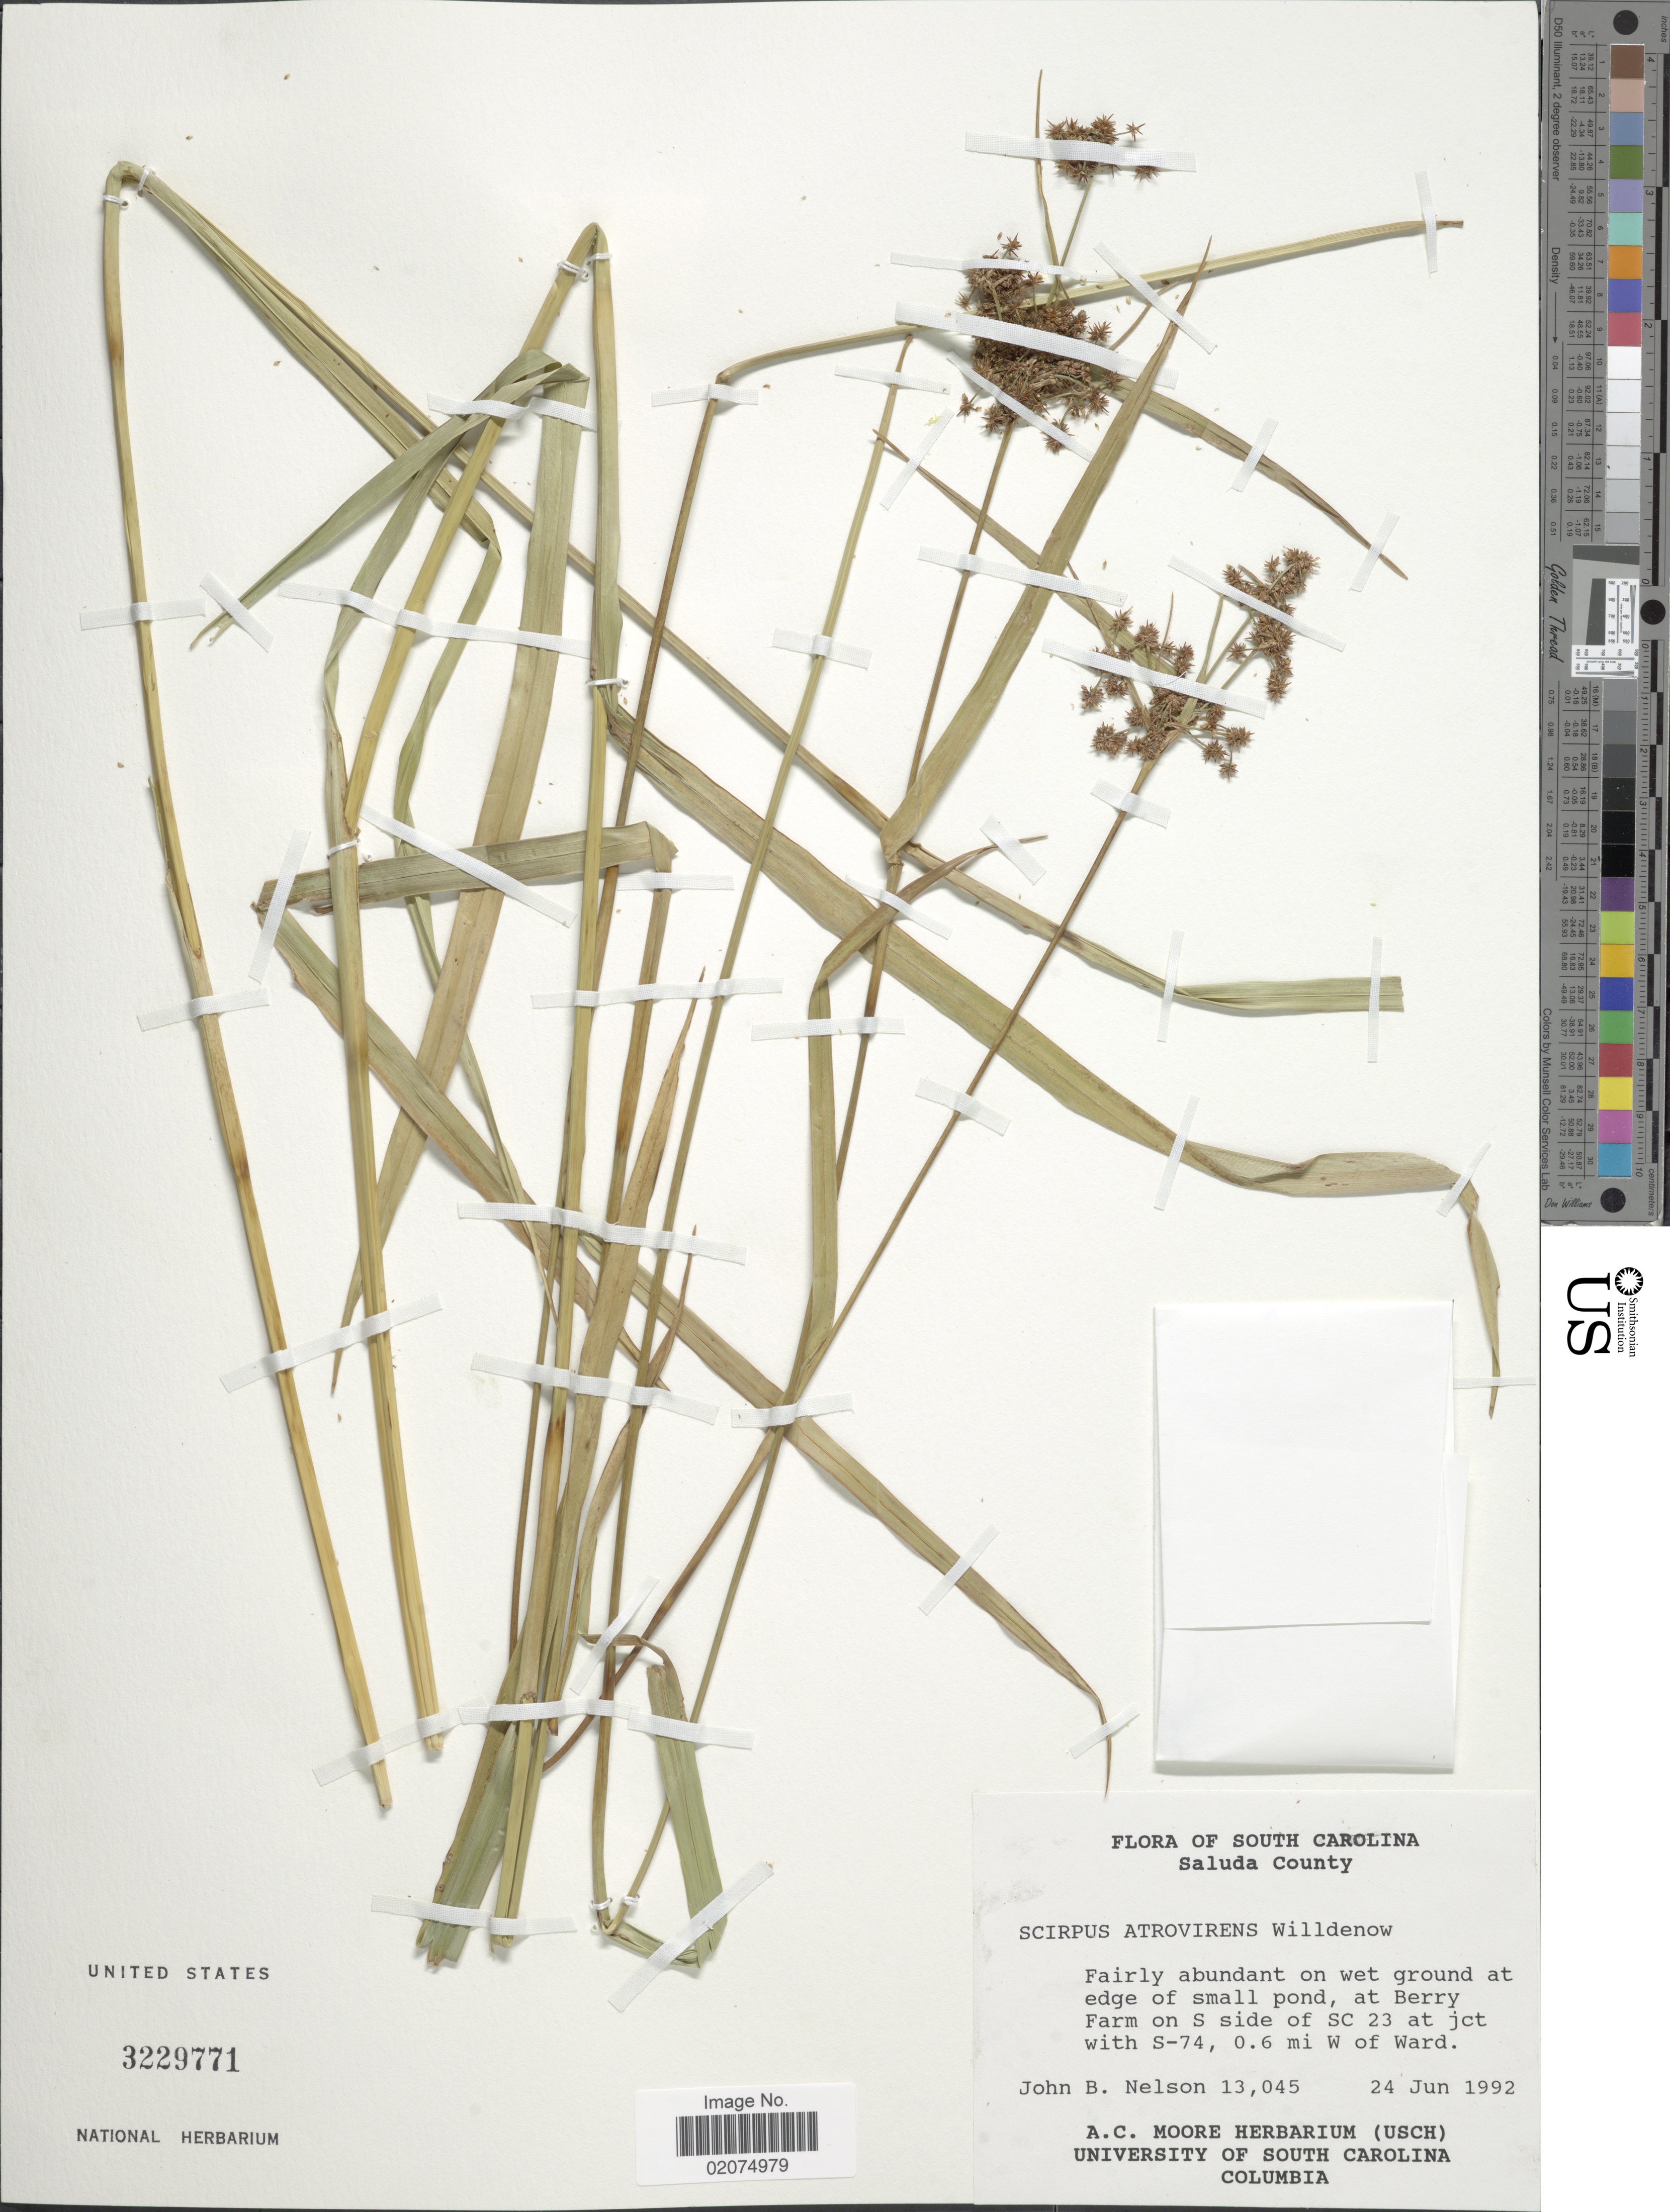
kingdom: Plantae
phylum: Tracheophyta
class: Liliopsida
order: Poales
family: Cyperaceae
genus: Scirpus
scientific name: Scirpus atrovirens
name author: Willd.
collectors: J. Nelson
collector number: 13045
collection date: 1992-06-24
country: United States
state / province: South Carolina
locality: Saluda County, Berry Farm on S side of SC 23 at jct with S-74, 0.6 mi W of Ward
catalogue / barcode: US 3229771